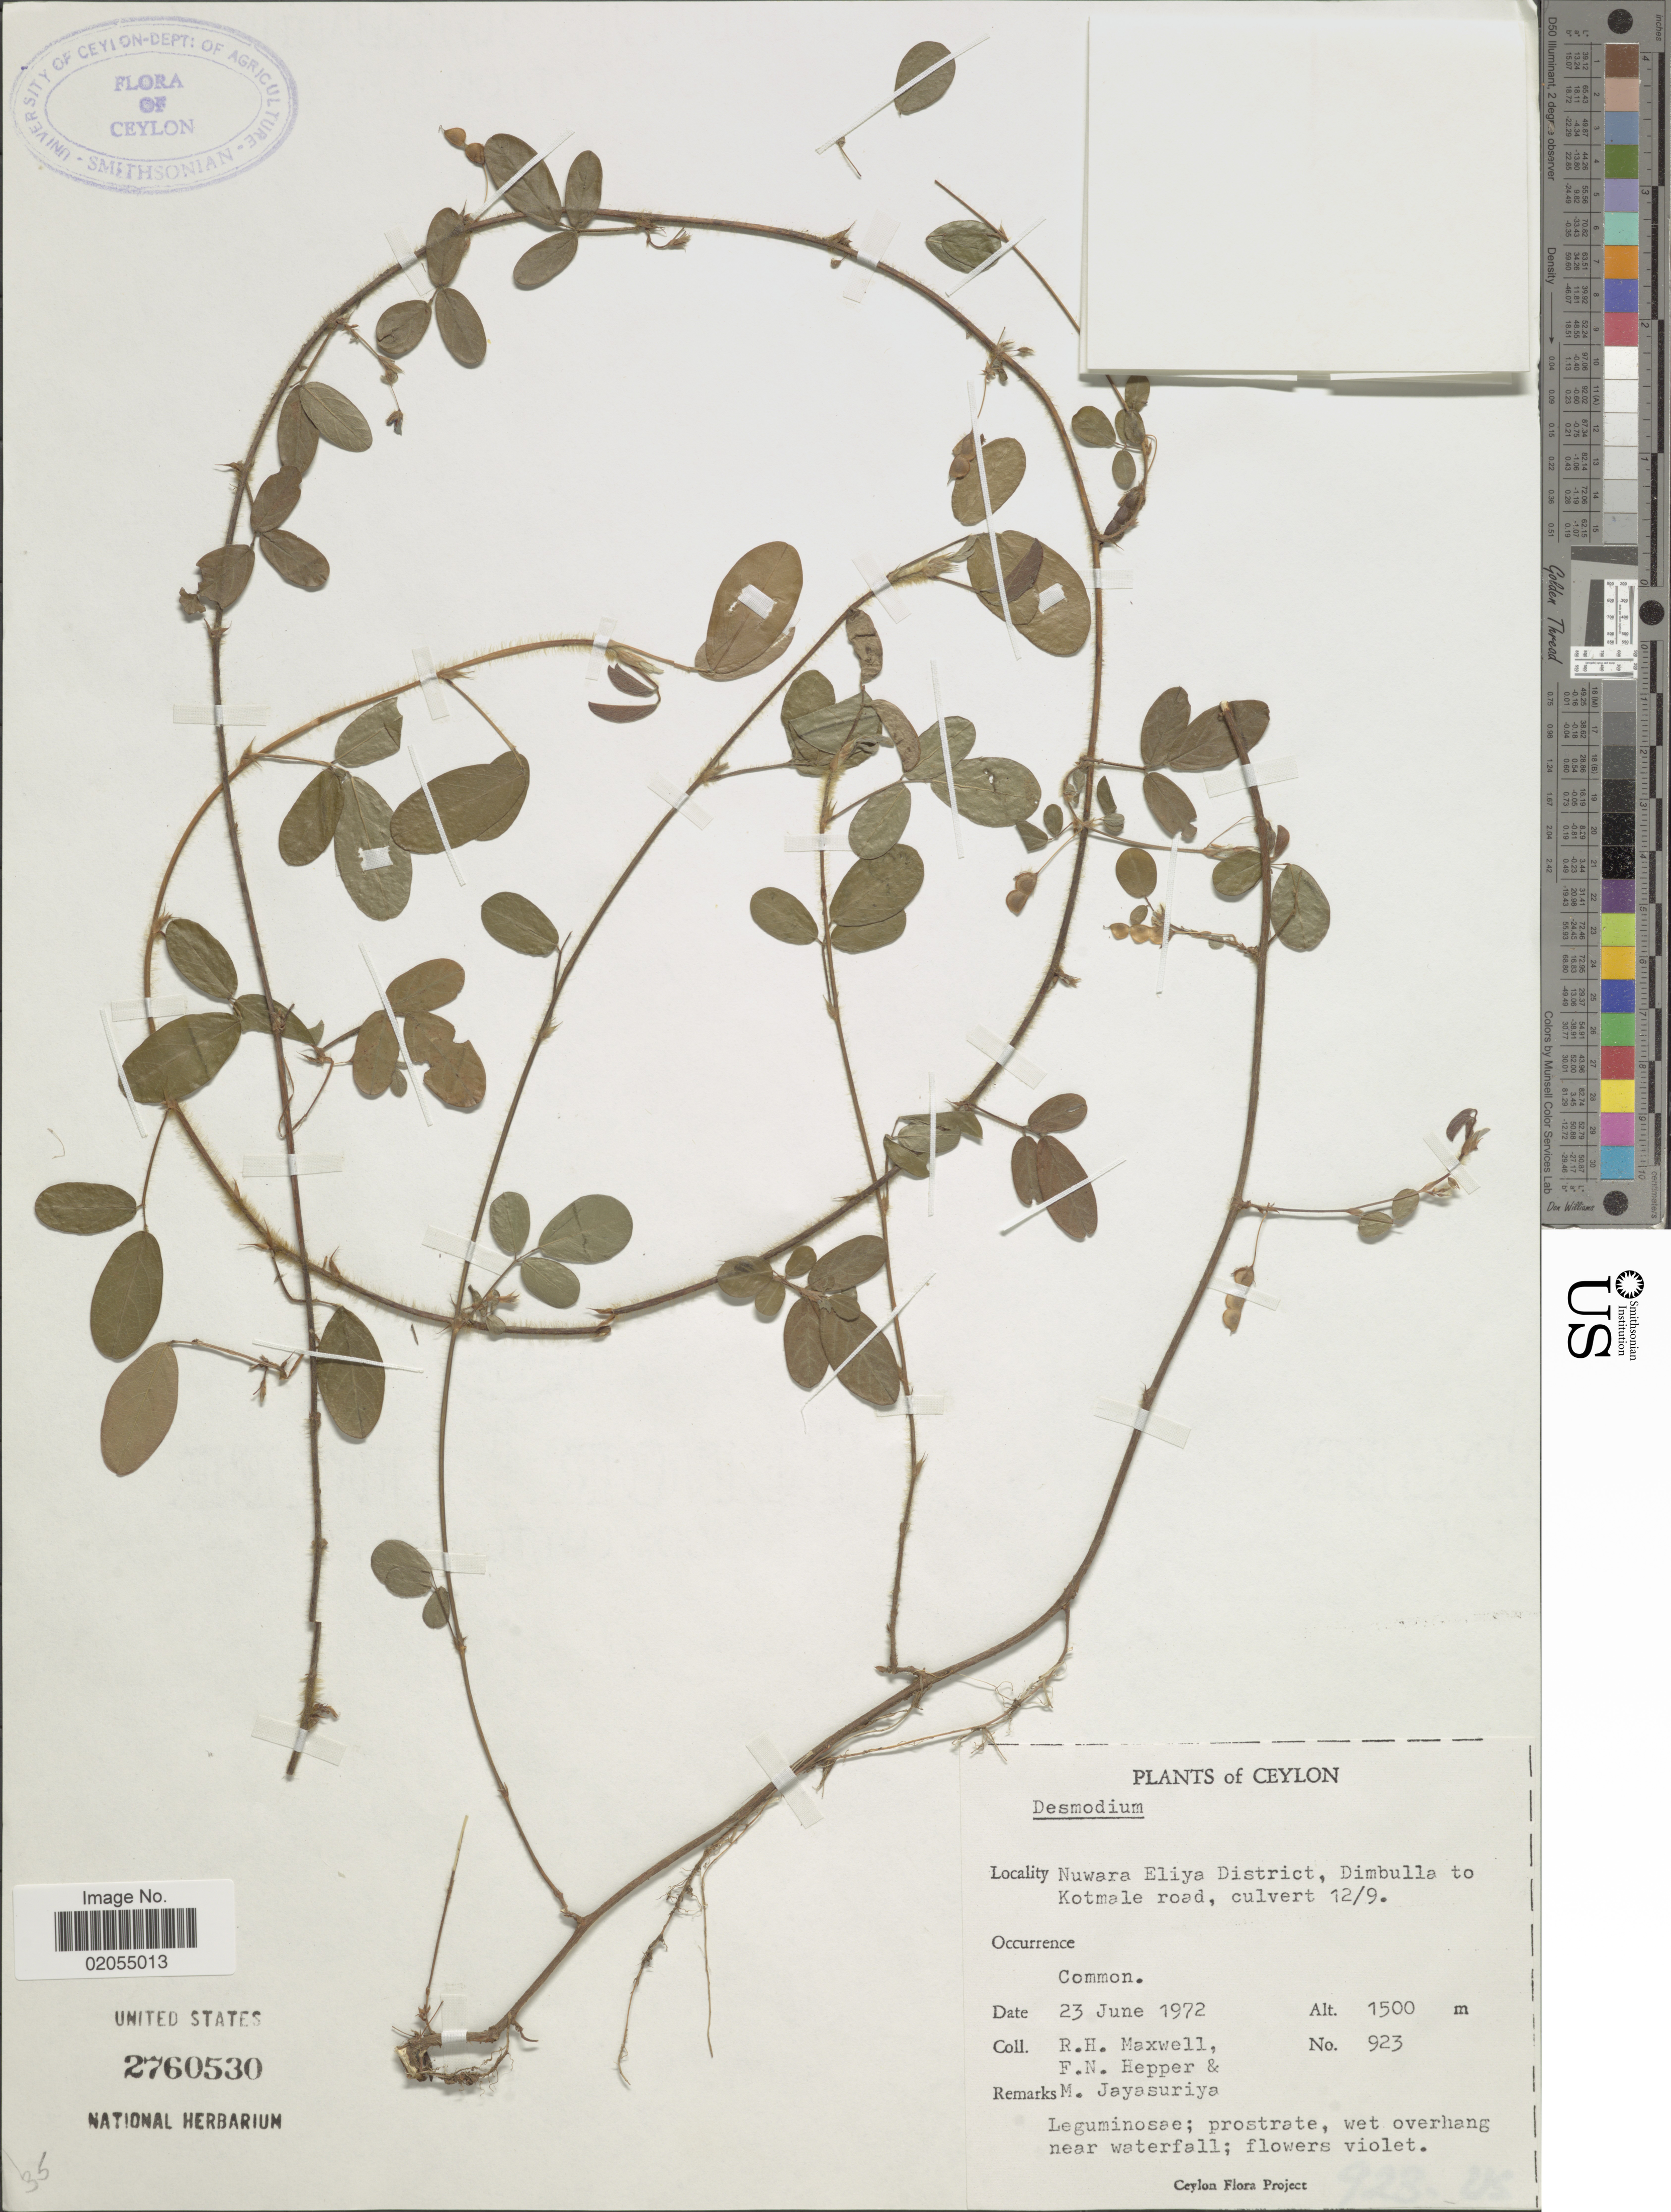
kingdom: Plantae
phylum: Tracheophyta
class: Magnoliopsida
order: Fabales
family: Fabaceae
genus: Desmodium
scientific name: Desmodium sp.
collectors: R. Maxwell, F. Hepper & M. Jayasuriya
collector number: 923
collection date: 1972-06-23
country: Sri Lanka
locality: Ceylon. Nuwara Eliya District, Dimbulla to Kotmale road, culvert 12/9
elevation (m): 1500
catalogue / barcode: US 2760530